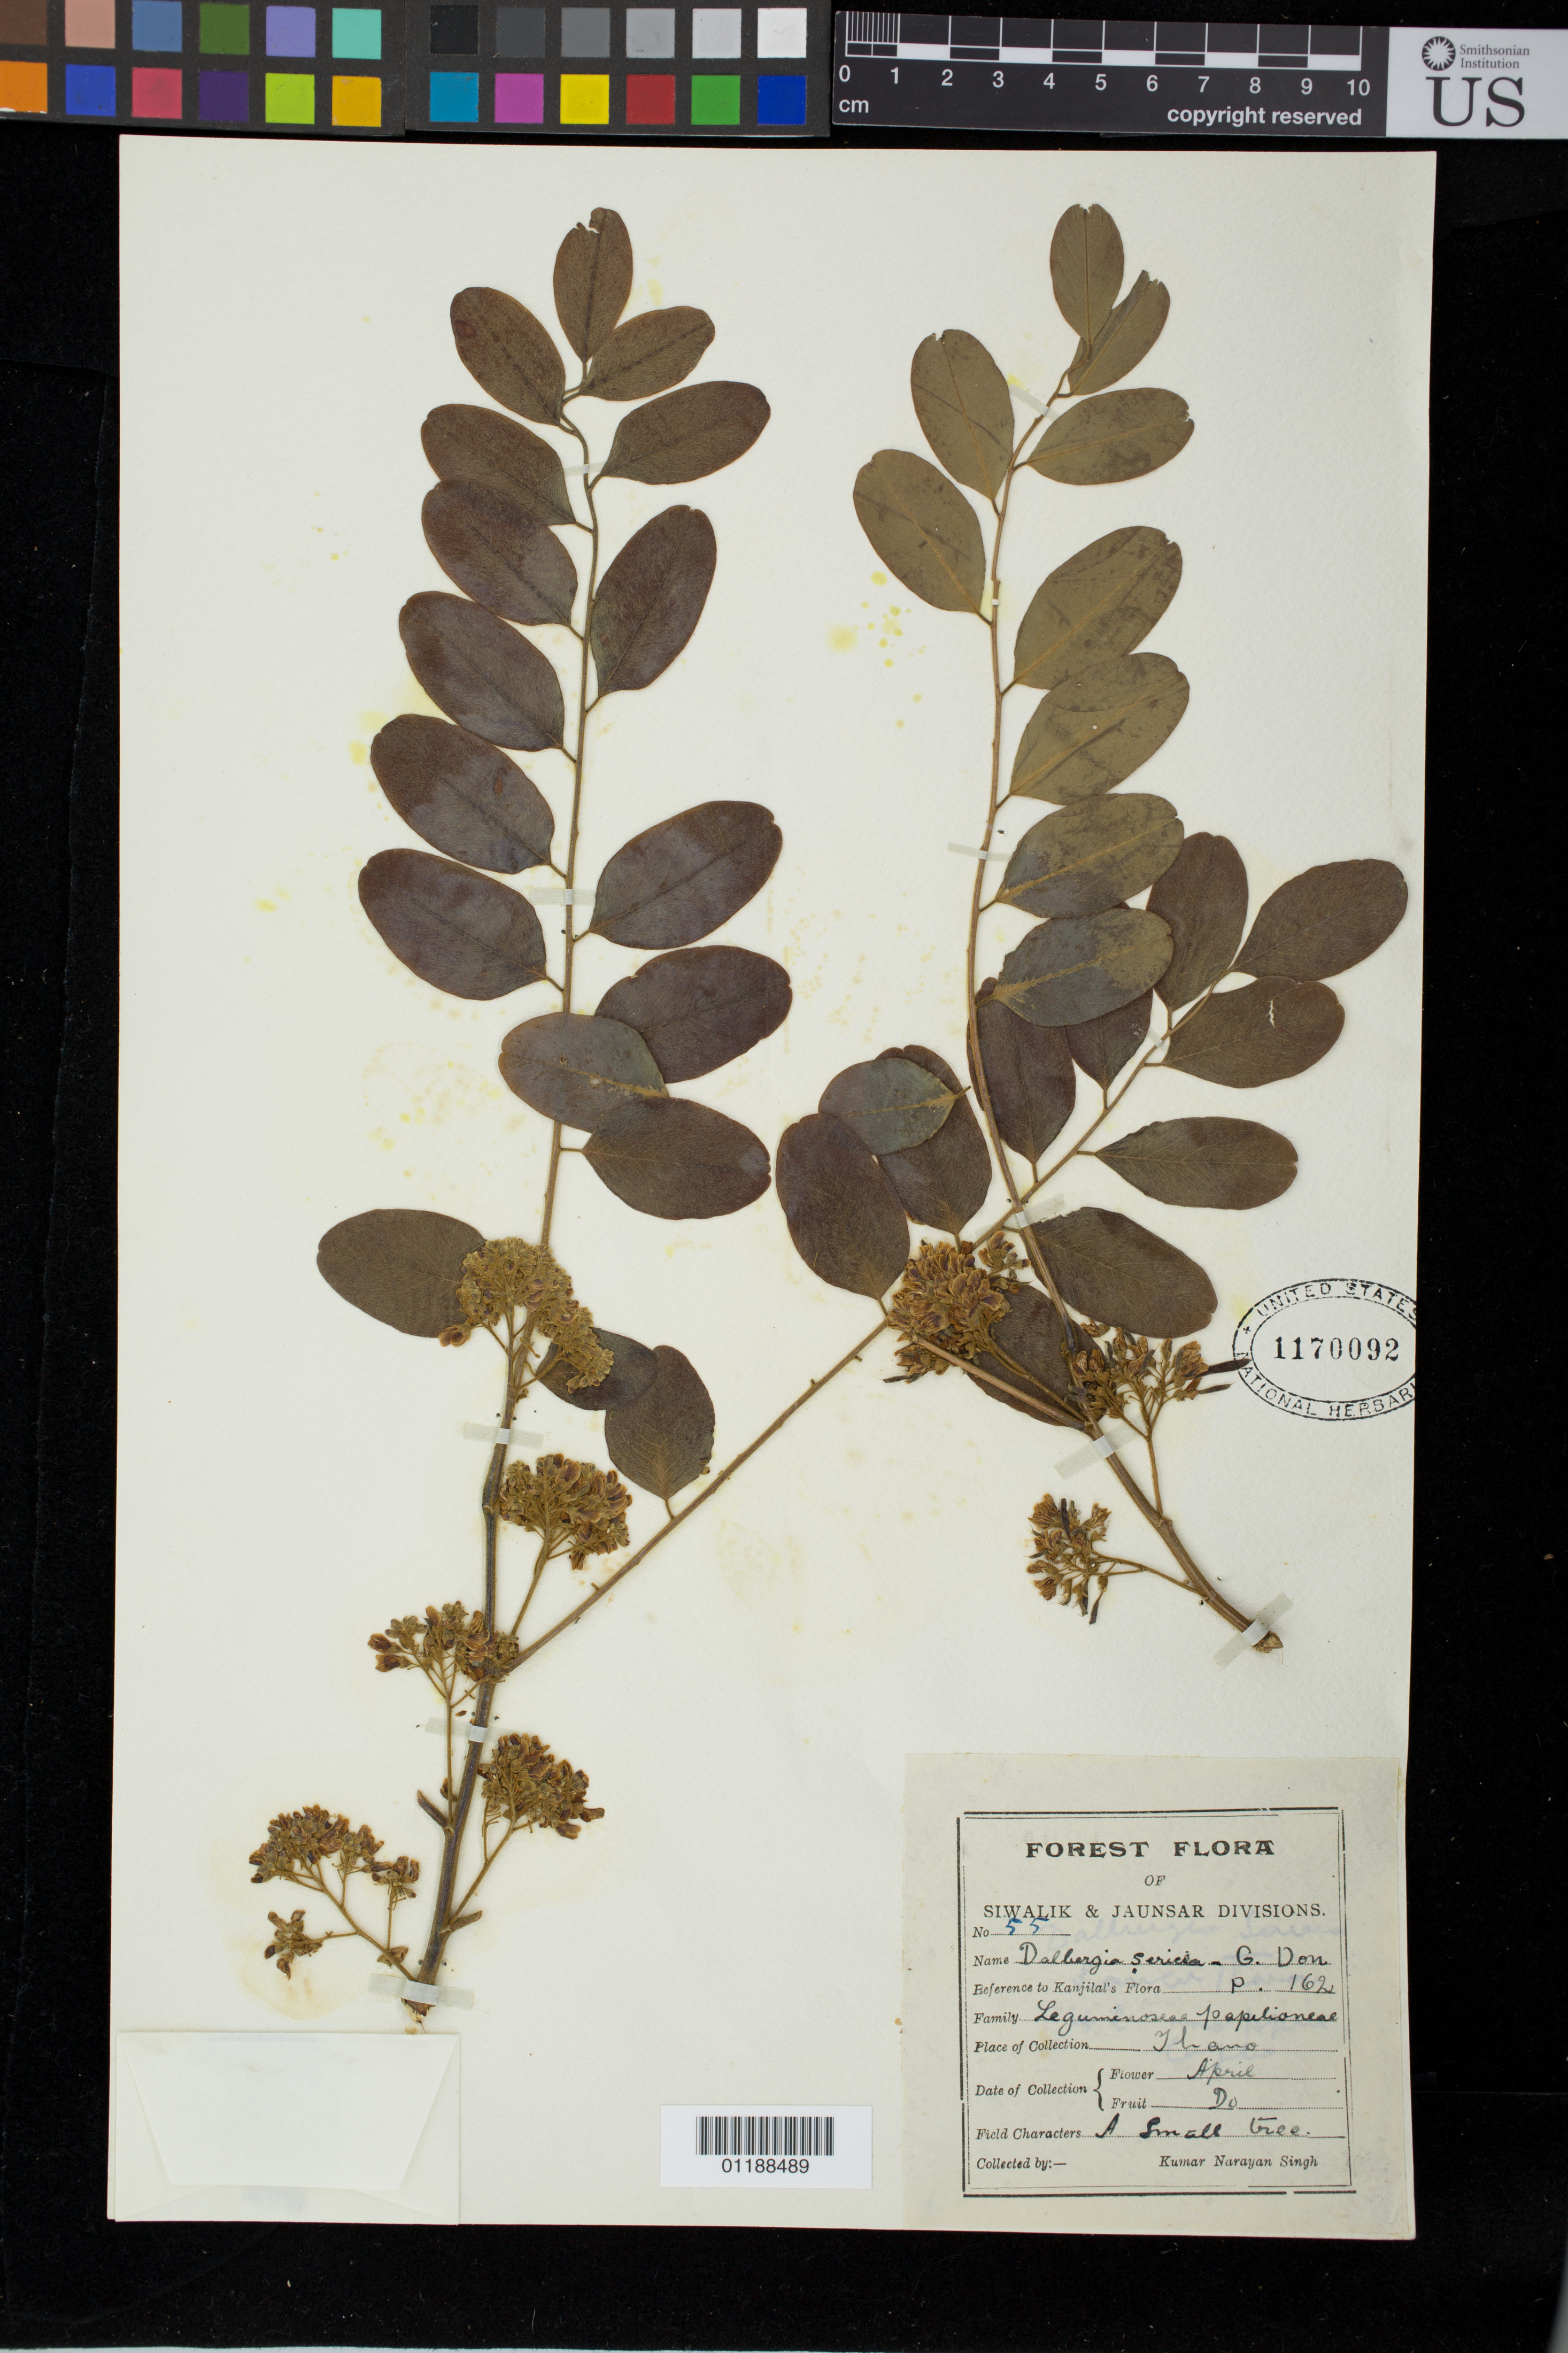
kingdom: Plantae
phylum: Tracheophyta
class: Magnoliopsida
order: Fabales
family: Fabaceae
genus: Dalbergia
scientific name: Dalbergia sericea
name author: Bojer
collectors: K. Singh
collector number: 55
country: India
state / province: Uttarakhand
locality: Siwalik & Jaunsar Divisions. Thano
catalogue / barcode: US 1170092